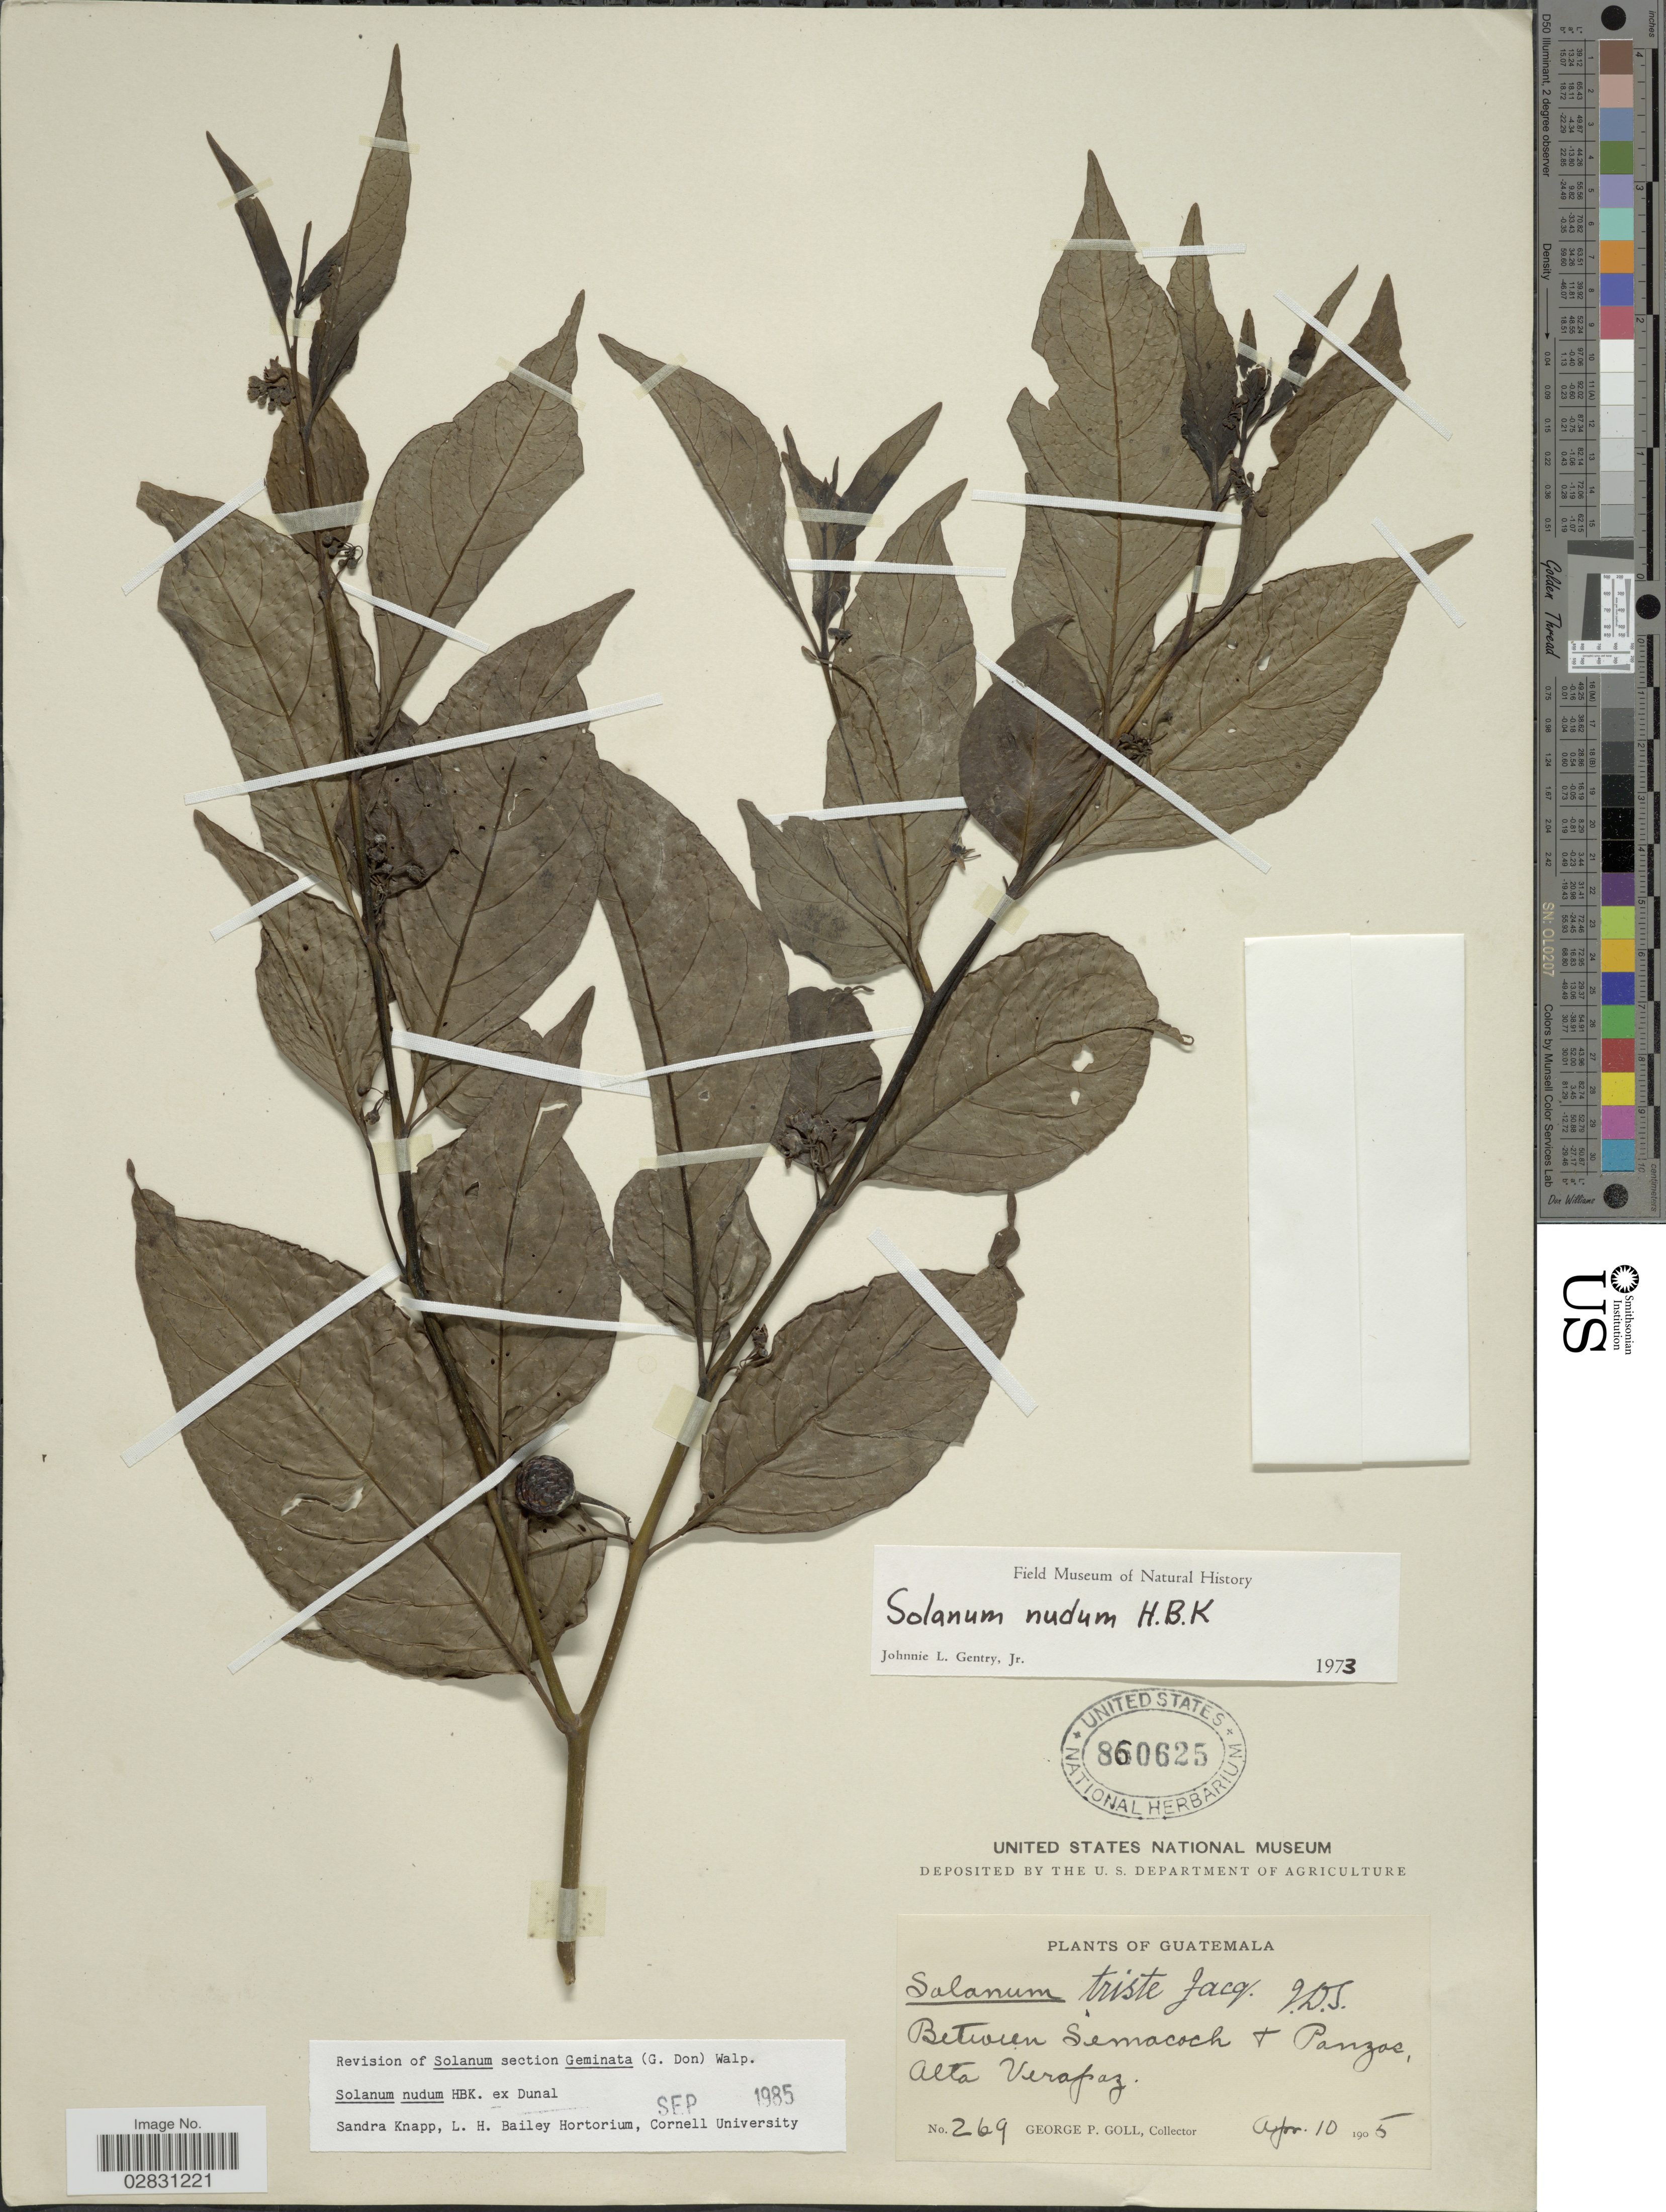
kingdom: Plantae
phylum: Tracheophyta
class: Magnoliopsida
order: Solanales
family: Solanaceae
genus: Solanum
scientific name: Solanum nudum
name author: Humb. & Bonpl. ex Dunal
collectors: G. P. Goll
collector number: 269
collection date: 1905-04-10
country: Guatemala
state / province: Alta Verapaz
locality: Between Semacoch & Panzas.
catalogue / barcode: US 860625